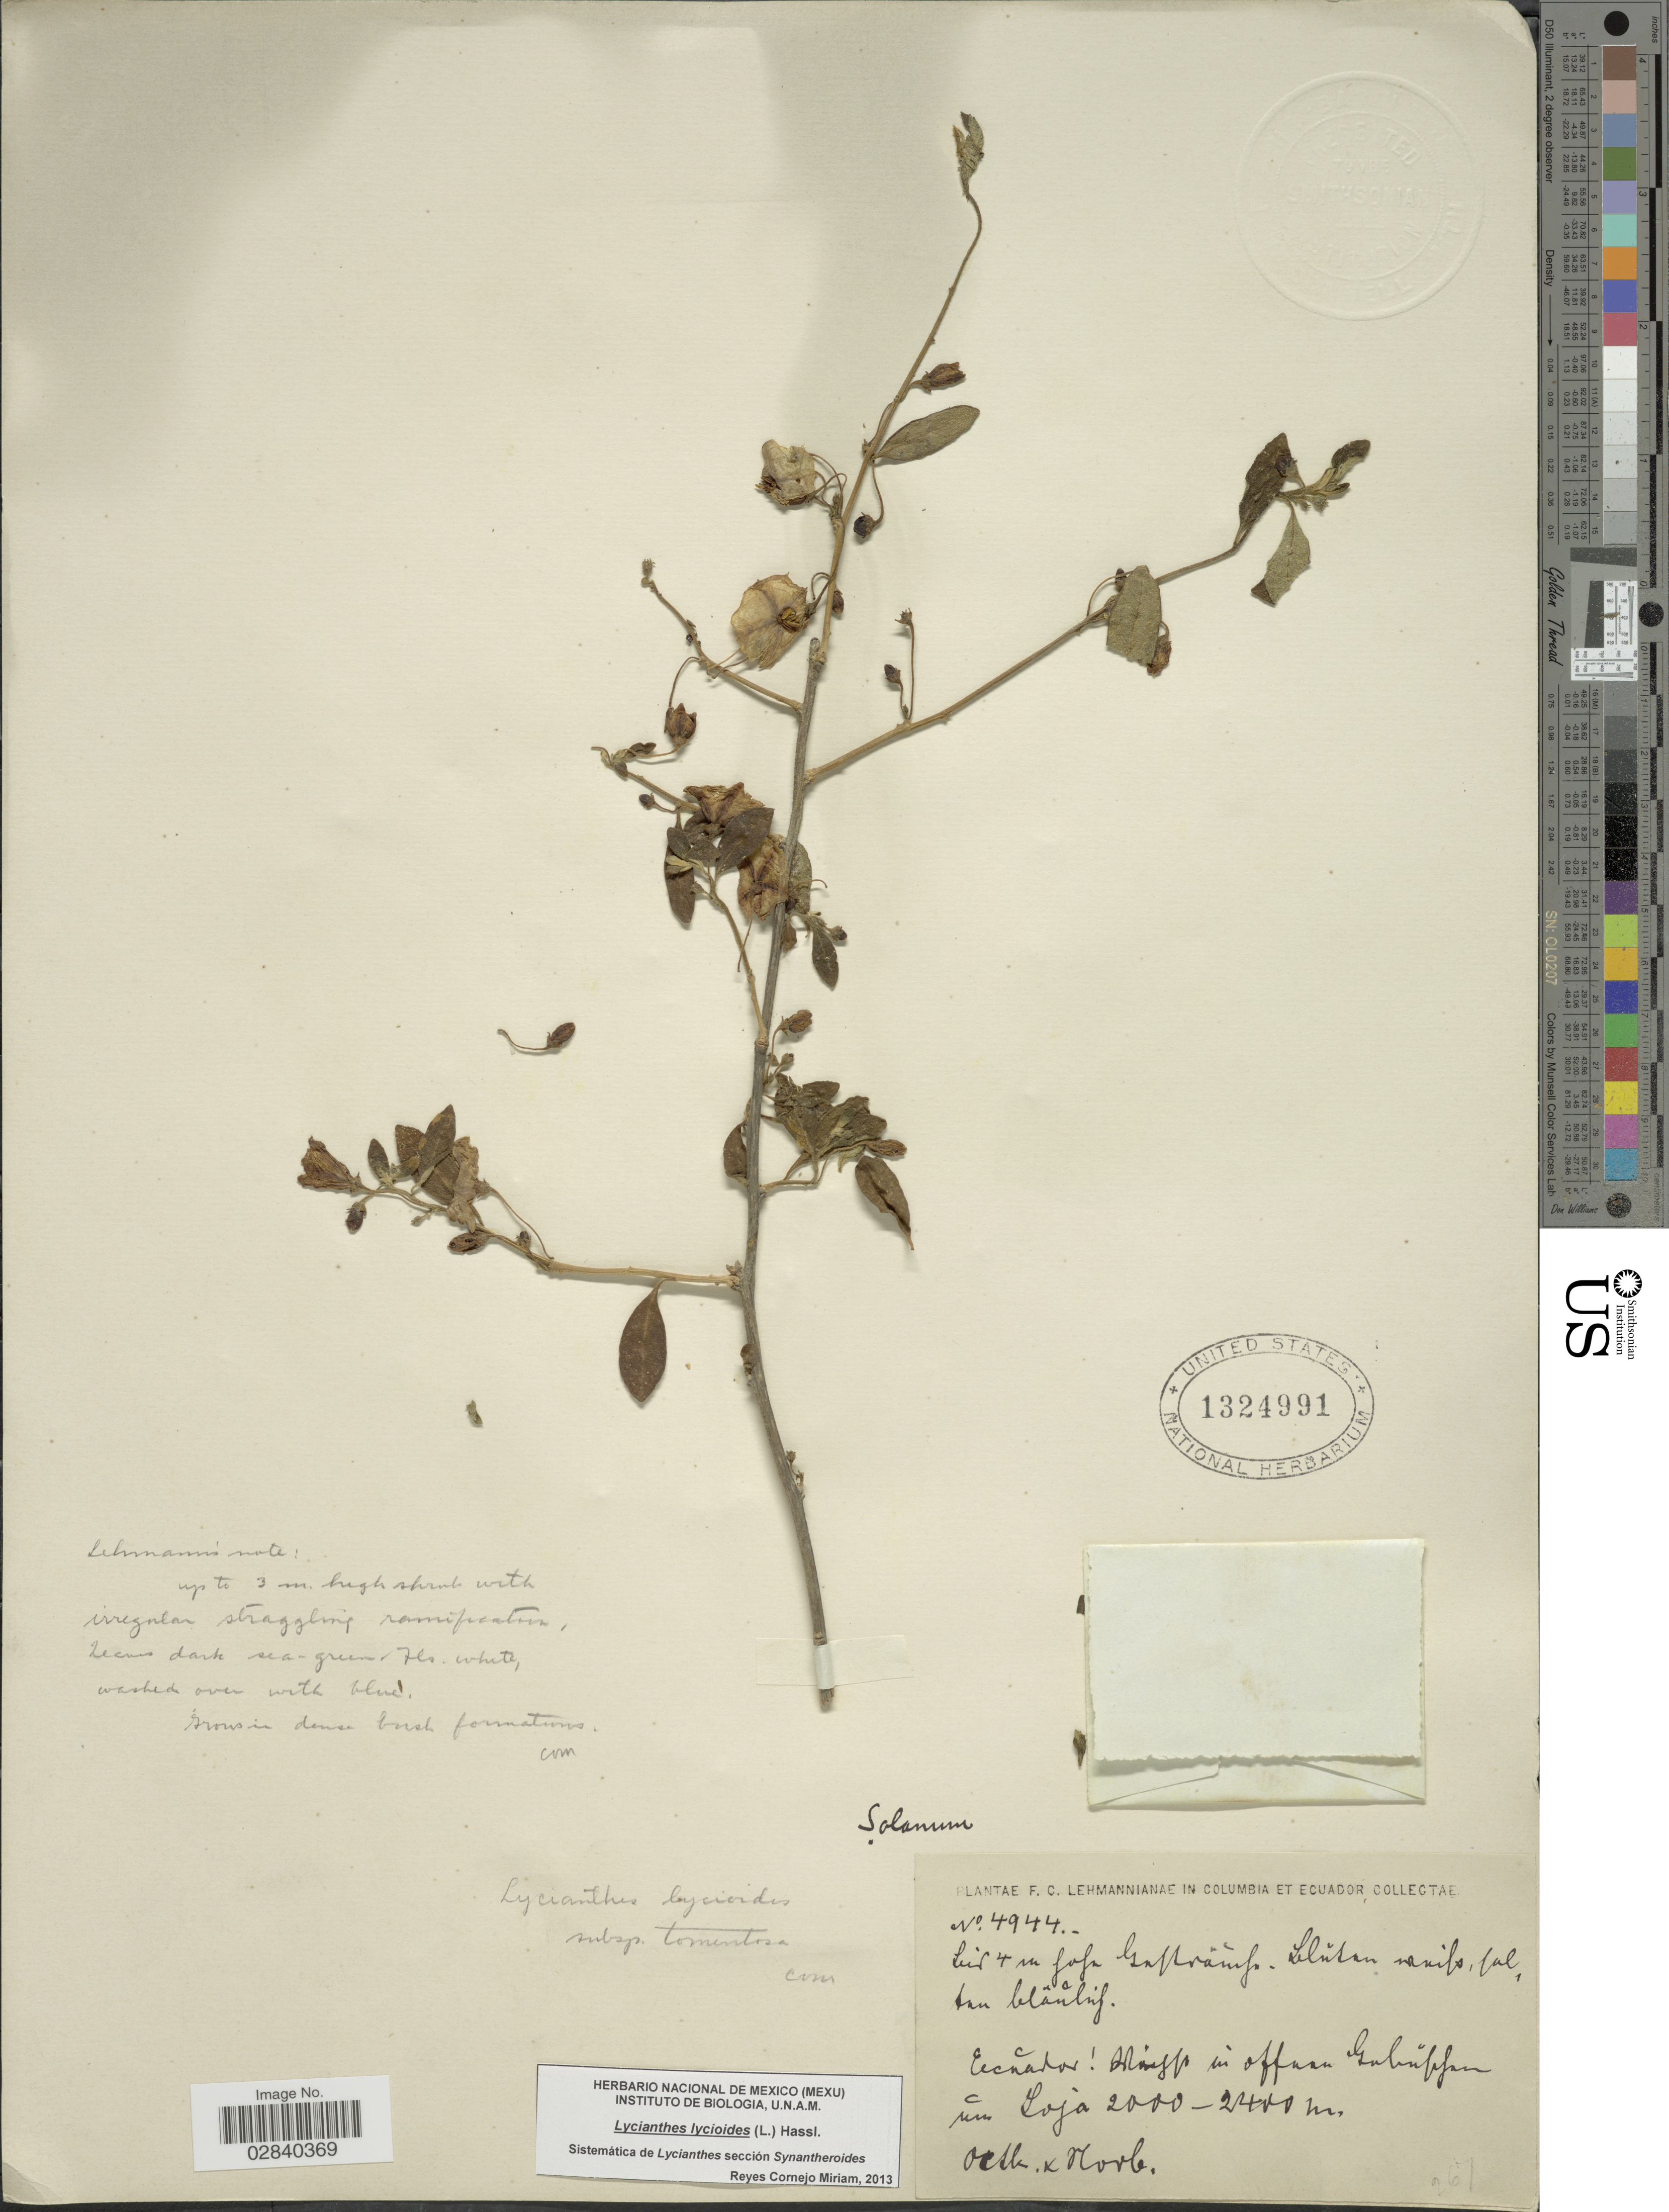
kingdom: Plantae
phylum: Tracheophyta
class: Magnoliopsida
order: Solanales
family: Solanaceae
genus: Lycianthes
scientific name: Lycianthes lycioides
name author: (L.) Hassl.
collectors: F. C. Lehmann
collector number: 4944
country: Ecuador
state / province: Loja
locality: in offuan Gubuffan um Loja.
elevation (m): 2000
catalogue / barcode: US 1324991